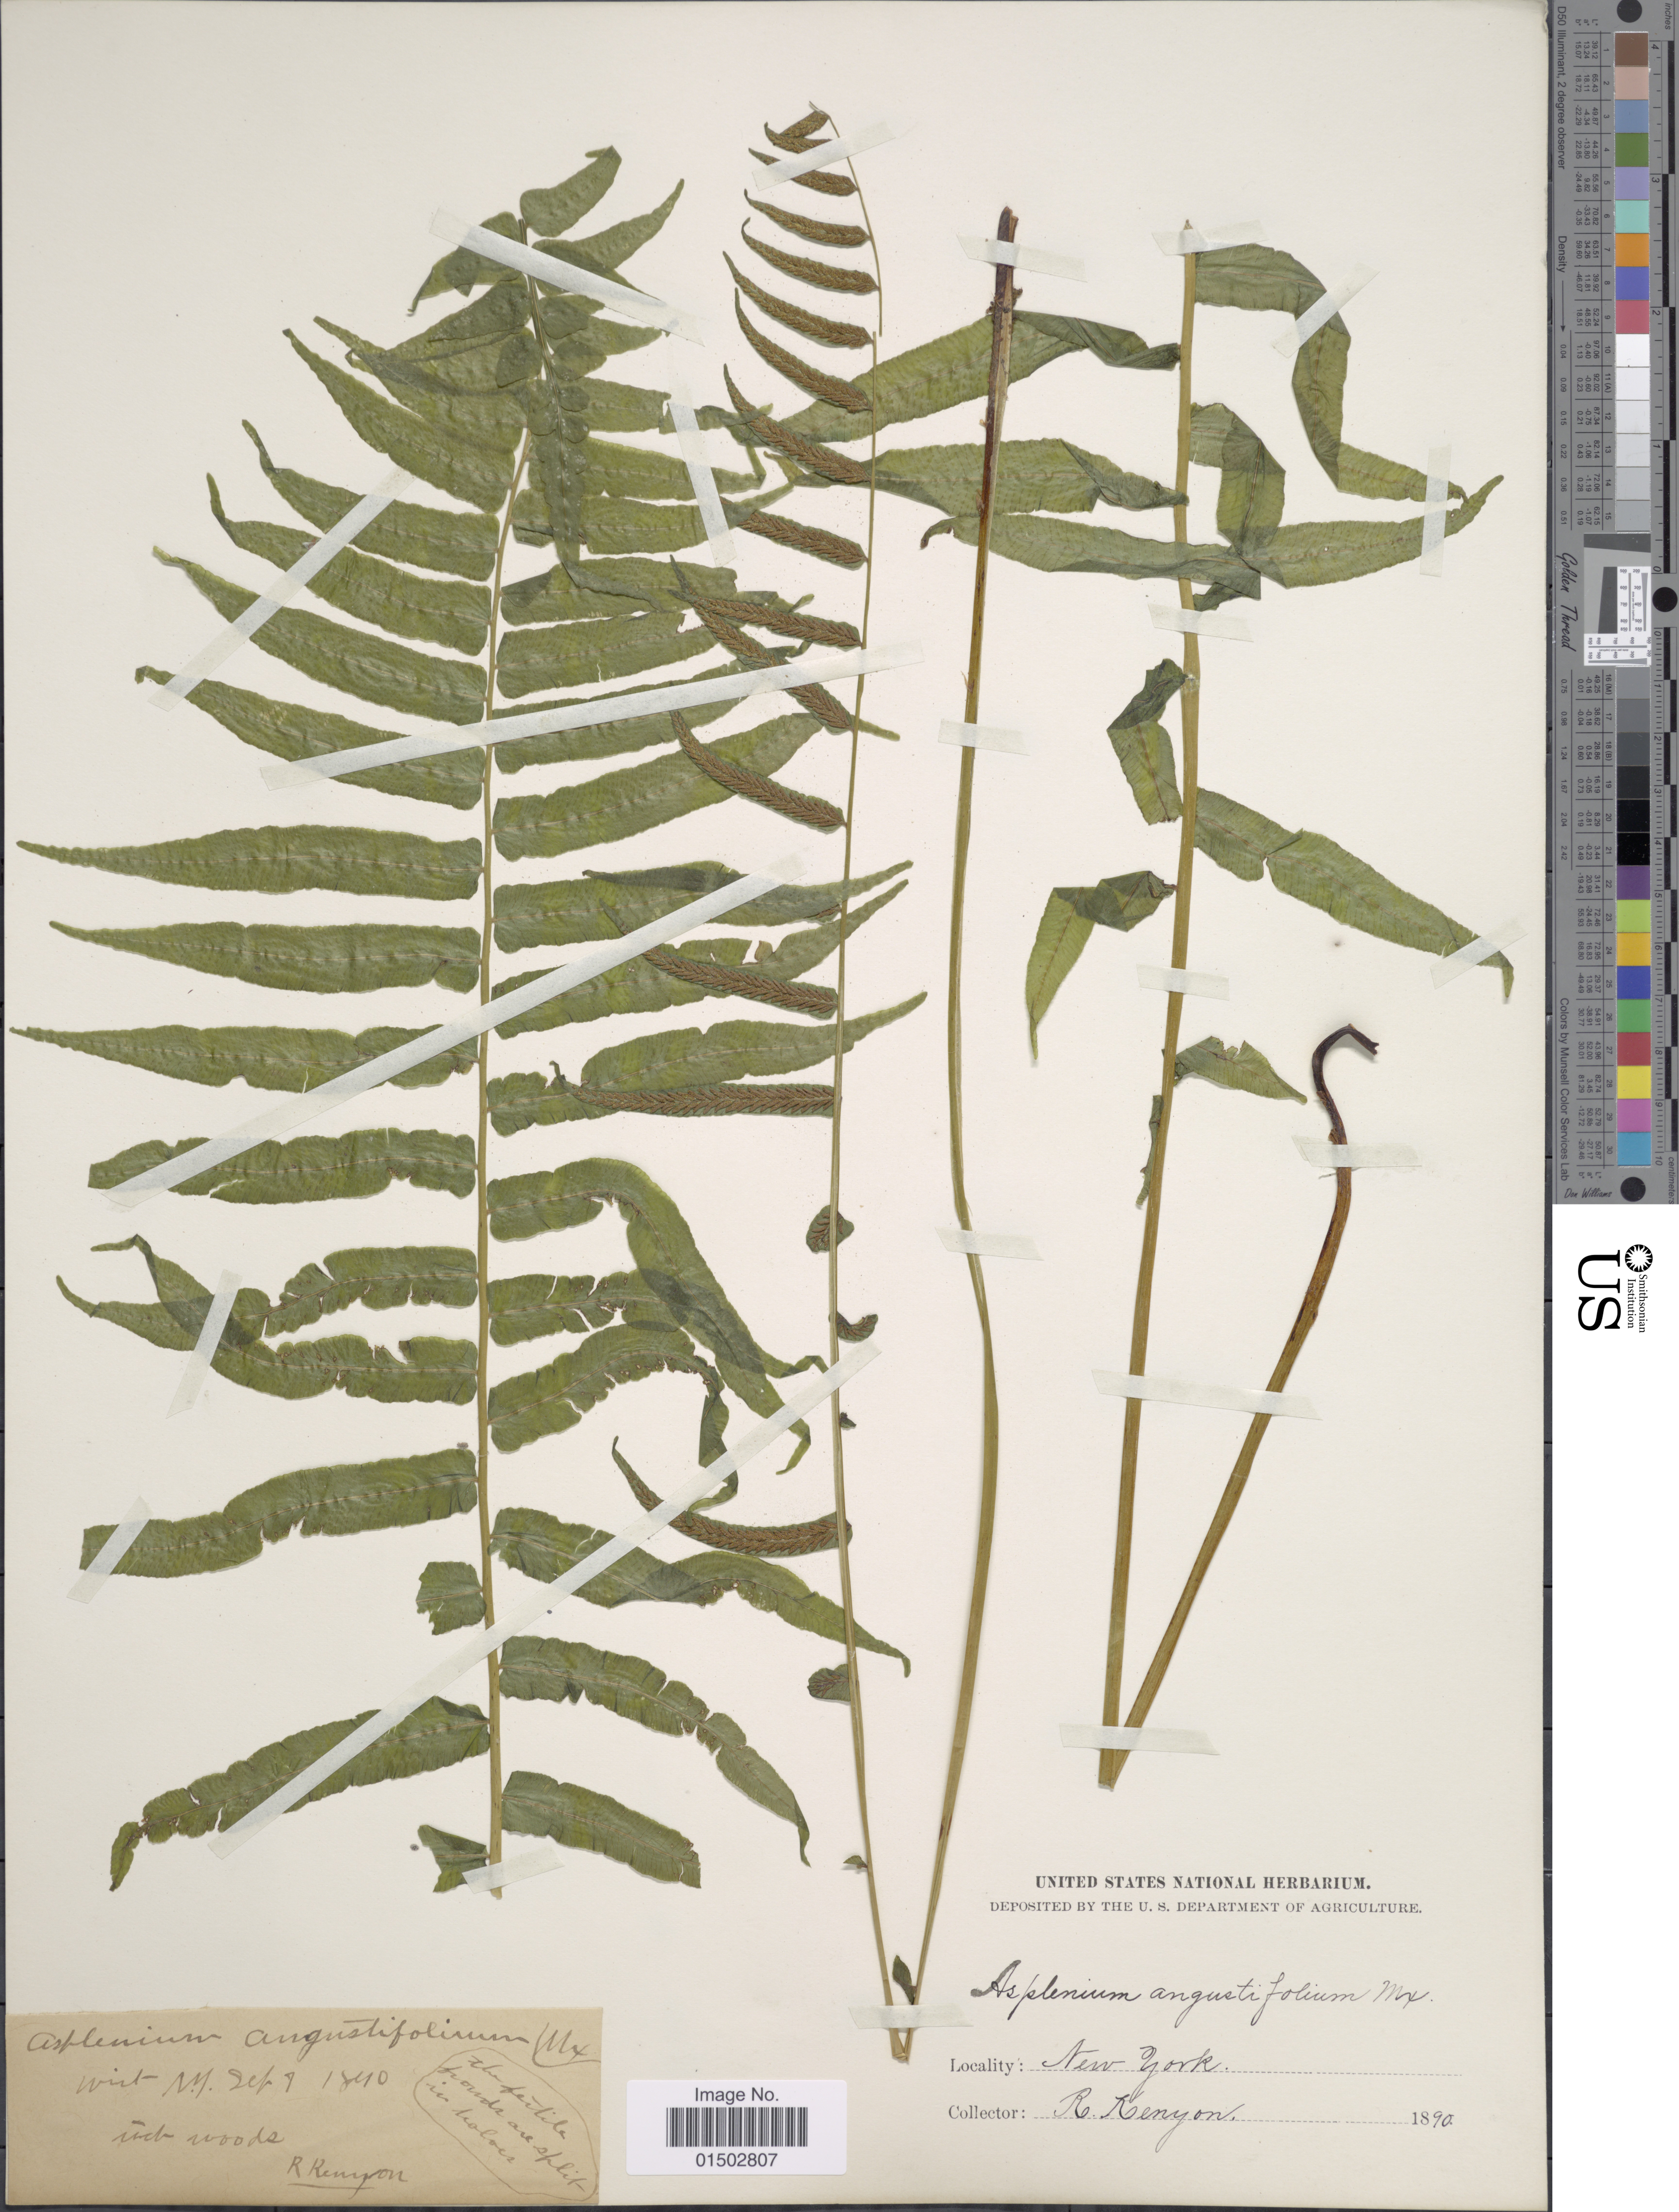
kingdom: Plantae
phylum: Tracheophyta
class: Polypodiopsida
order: Polypodiales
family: Diplaziopsidaceae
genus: Homalosorus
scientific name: Homalosorus pycnocarpos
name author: (Spreng.) Pic. Serm.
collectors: R. Kenyon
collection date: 1890-09-07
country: United States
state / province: New York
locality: N. Y., rich woods